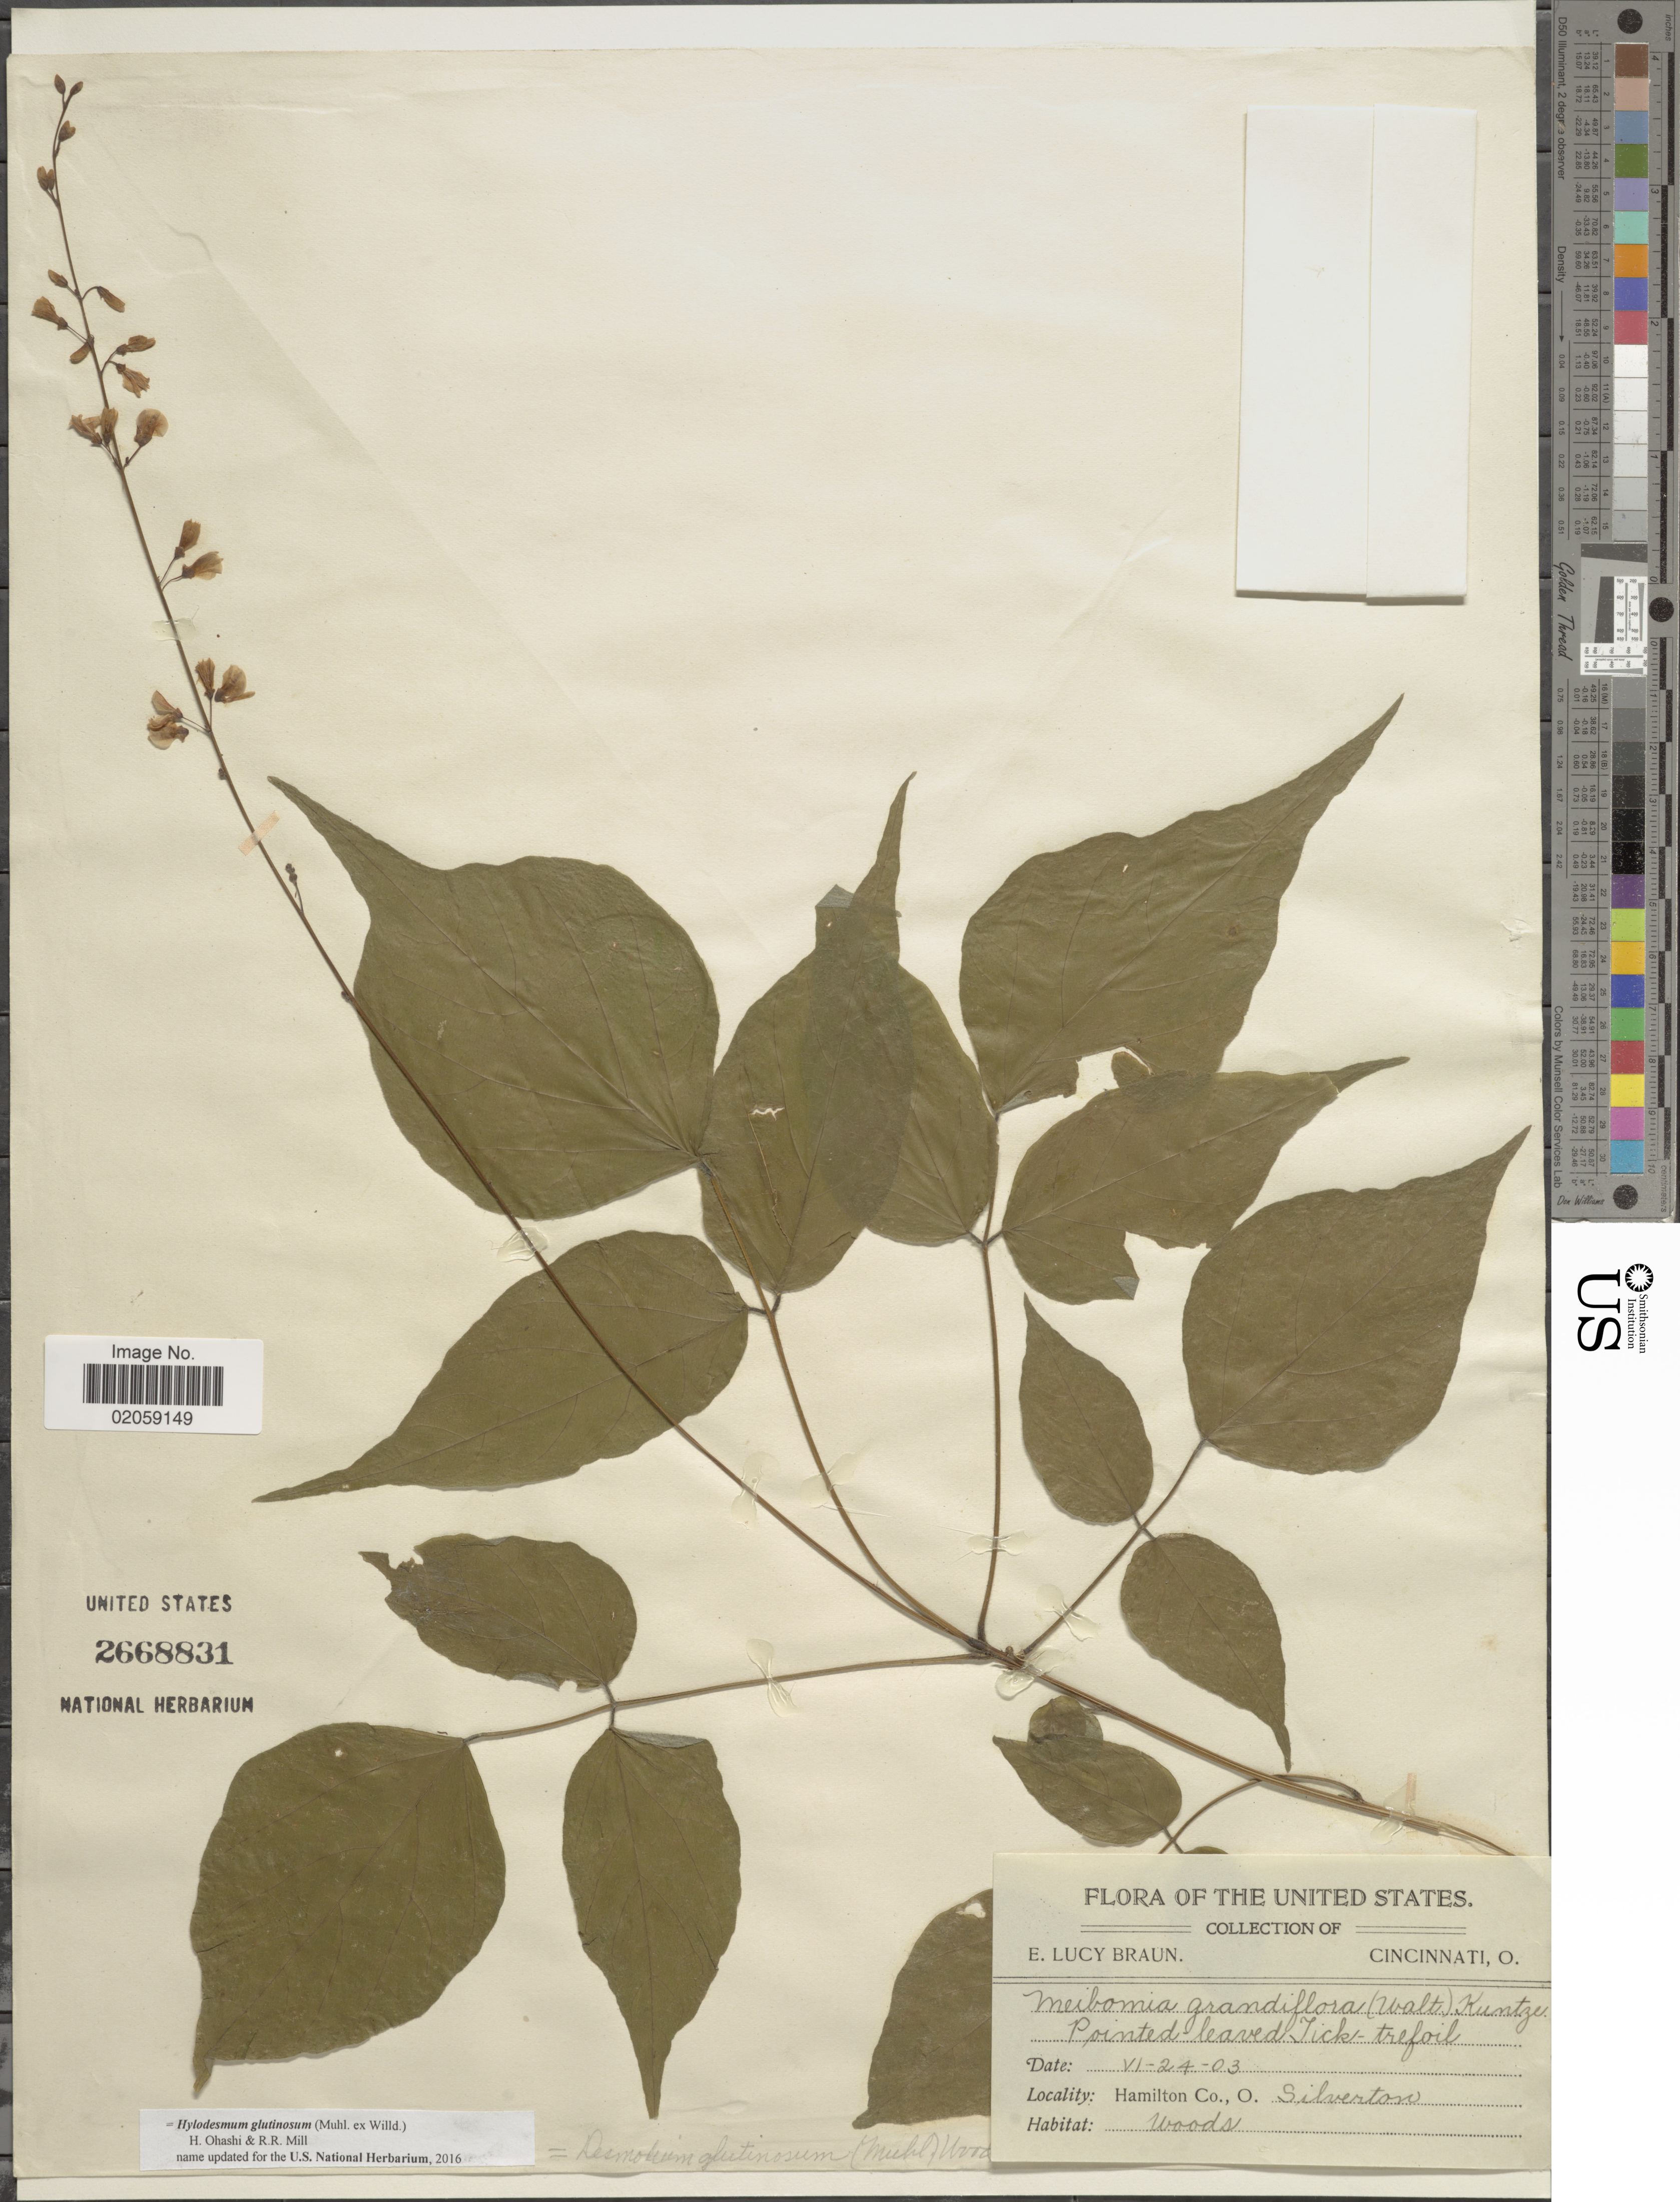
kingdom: Plantae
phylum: Tracheophyta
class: Magnoliopsida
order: Fabales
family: Fabaceae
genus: Hylodesmum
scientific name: Hylodesmum glutinosum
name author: (Muhl. ex Willd.) H. Ohashi & R.R. Mill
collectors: E. L. Braun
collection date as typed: Transcribed d/m/y: 24/6/03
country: United States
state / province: Ohio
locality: Hamilton Co., O. Silverton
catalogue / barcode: US 2668831